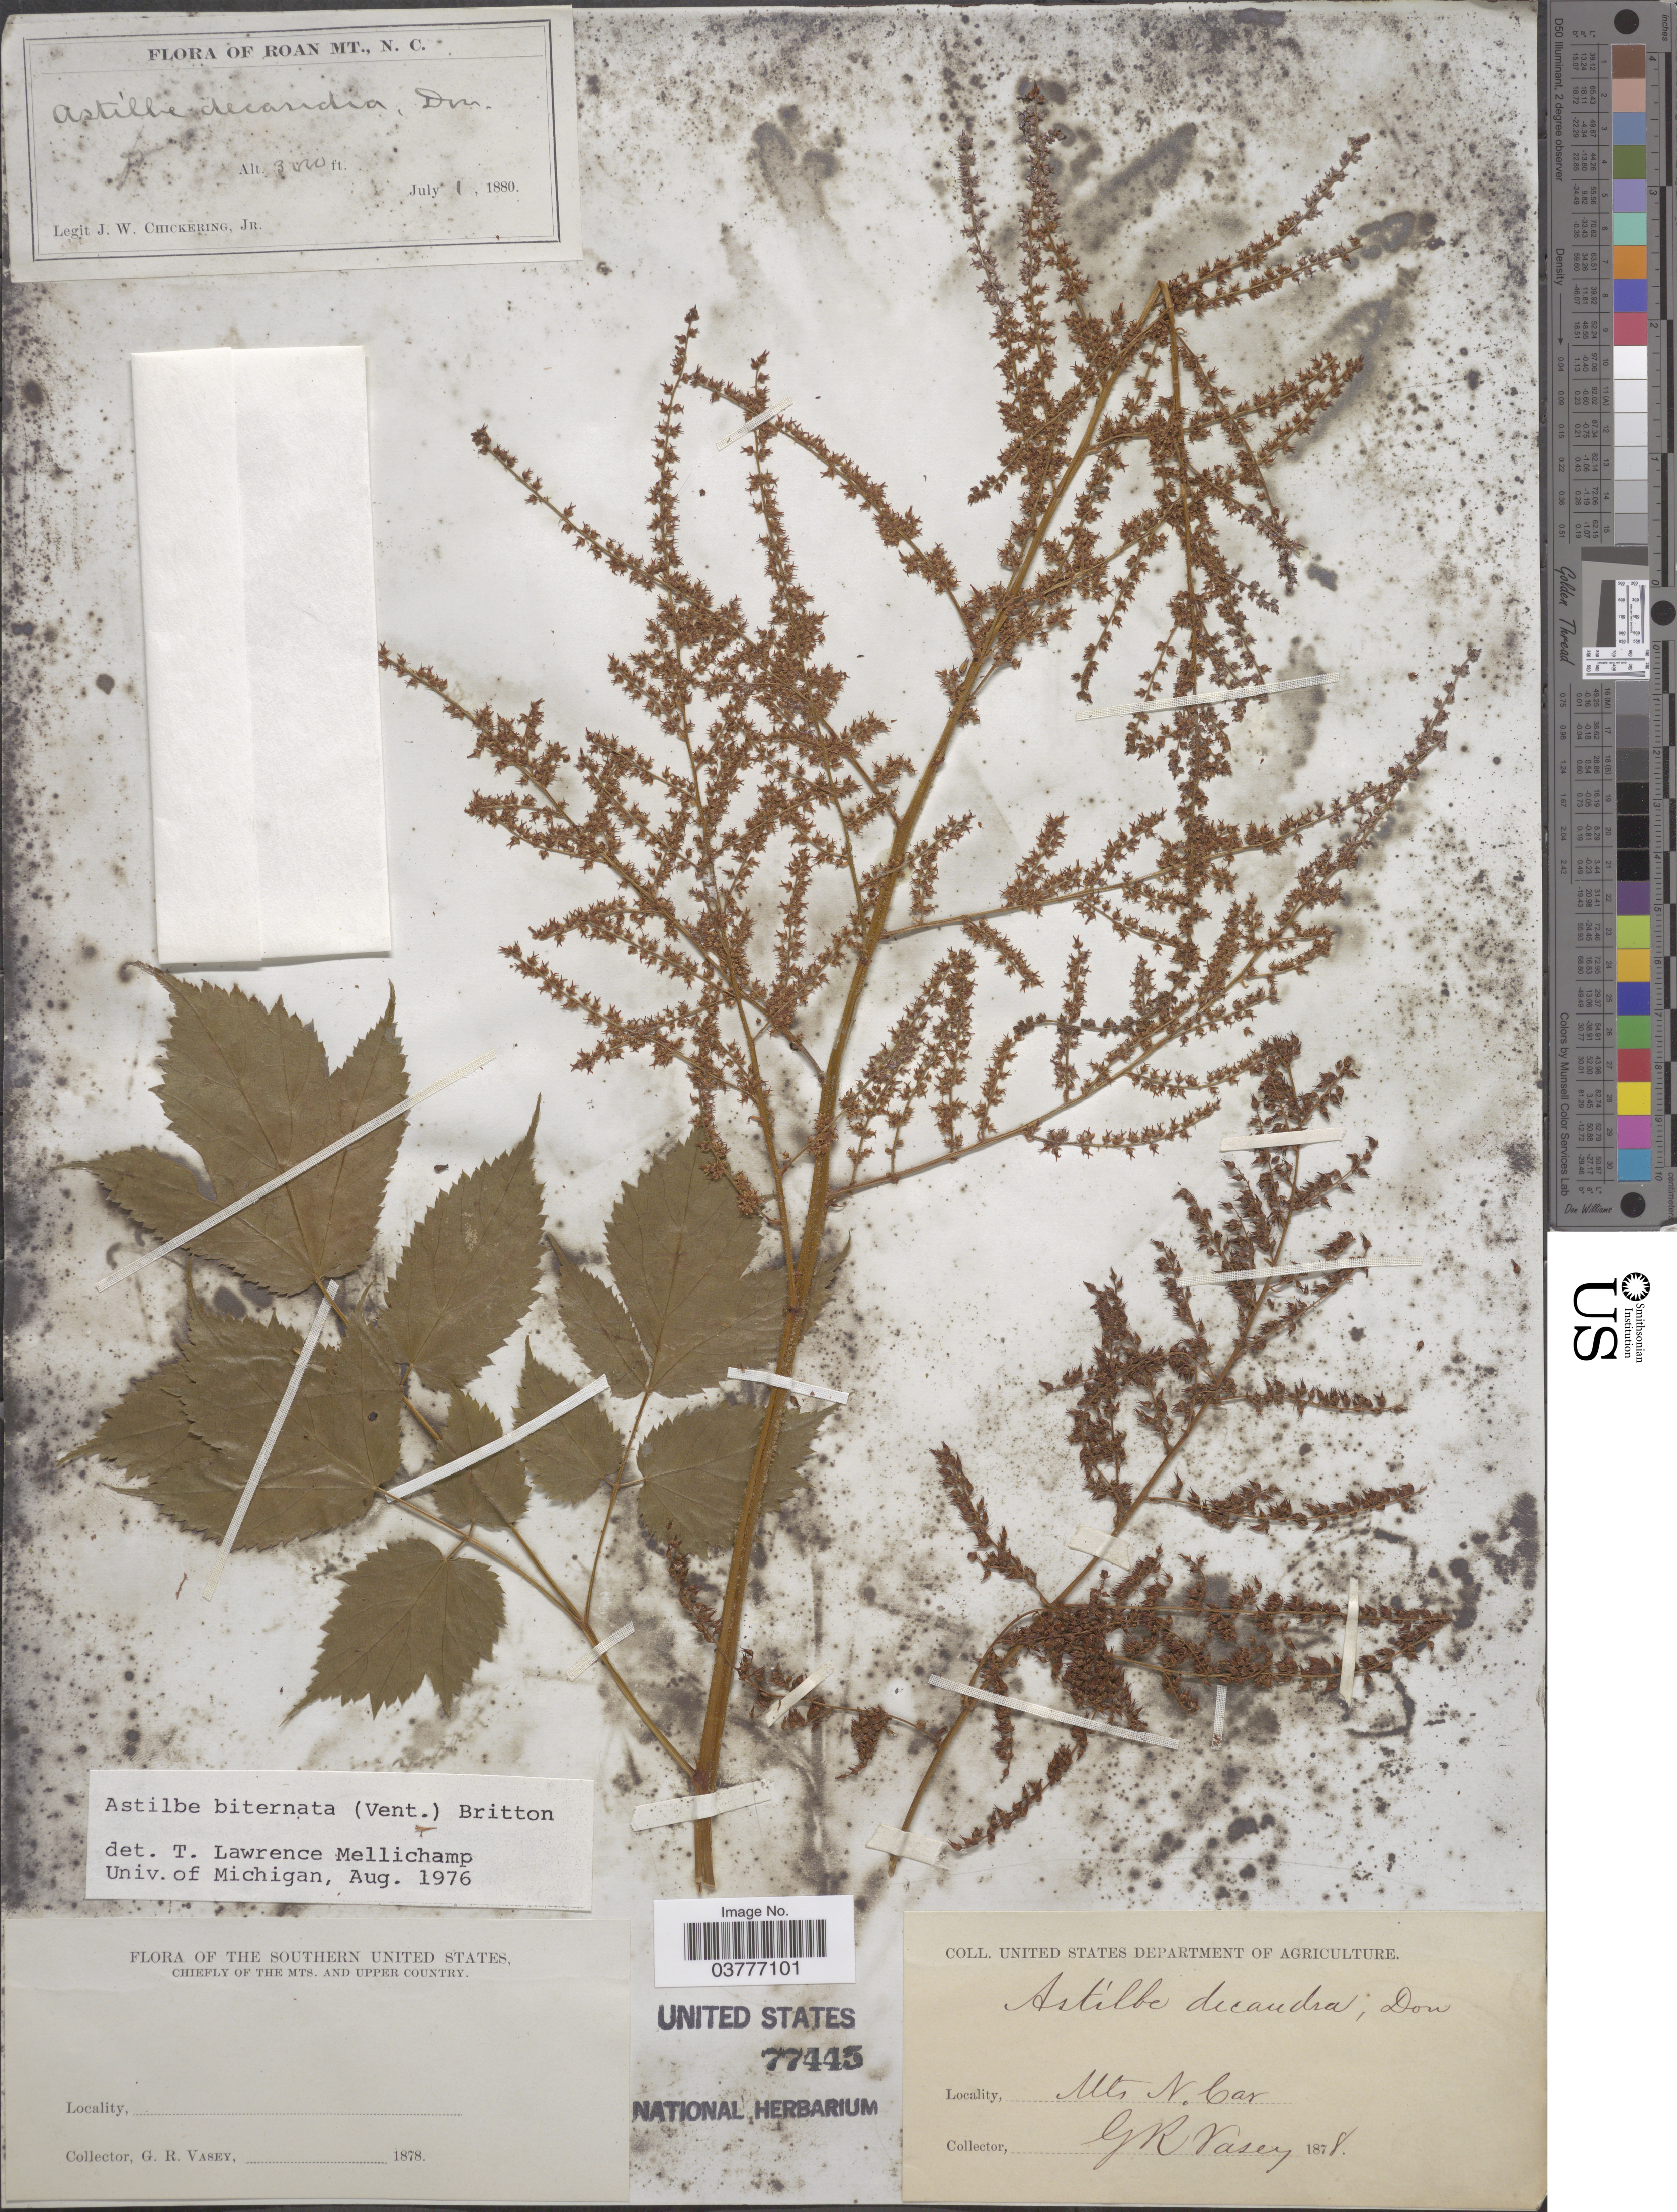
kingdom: Plantae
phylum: Tracheophyta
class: Magnoliopsida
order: Saxifragales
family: Saxifragaceae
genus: Astilbe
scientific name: Astilbe biternata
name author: (Vent.) Britton ex Kearney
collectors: G. R. Vasey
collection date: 1878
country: United States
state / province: North Carolina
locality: The Southern United States. Chiefly of the Mts. and Upper Country. Mts N. Car.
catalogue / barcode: US 77445